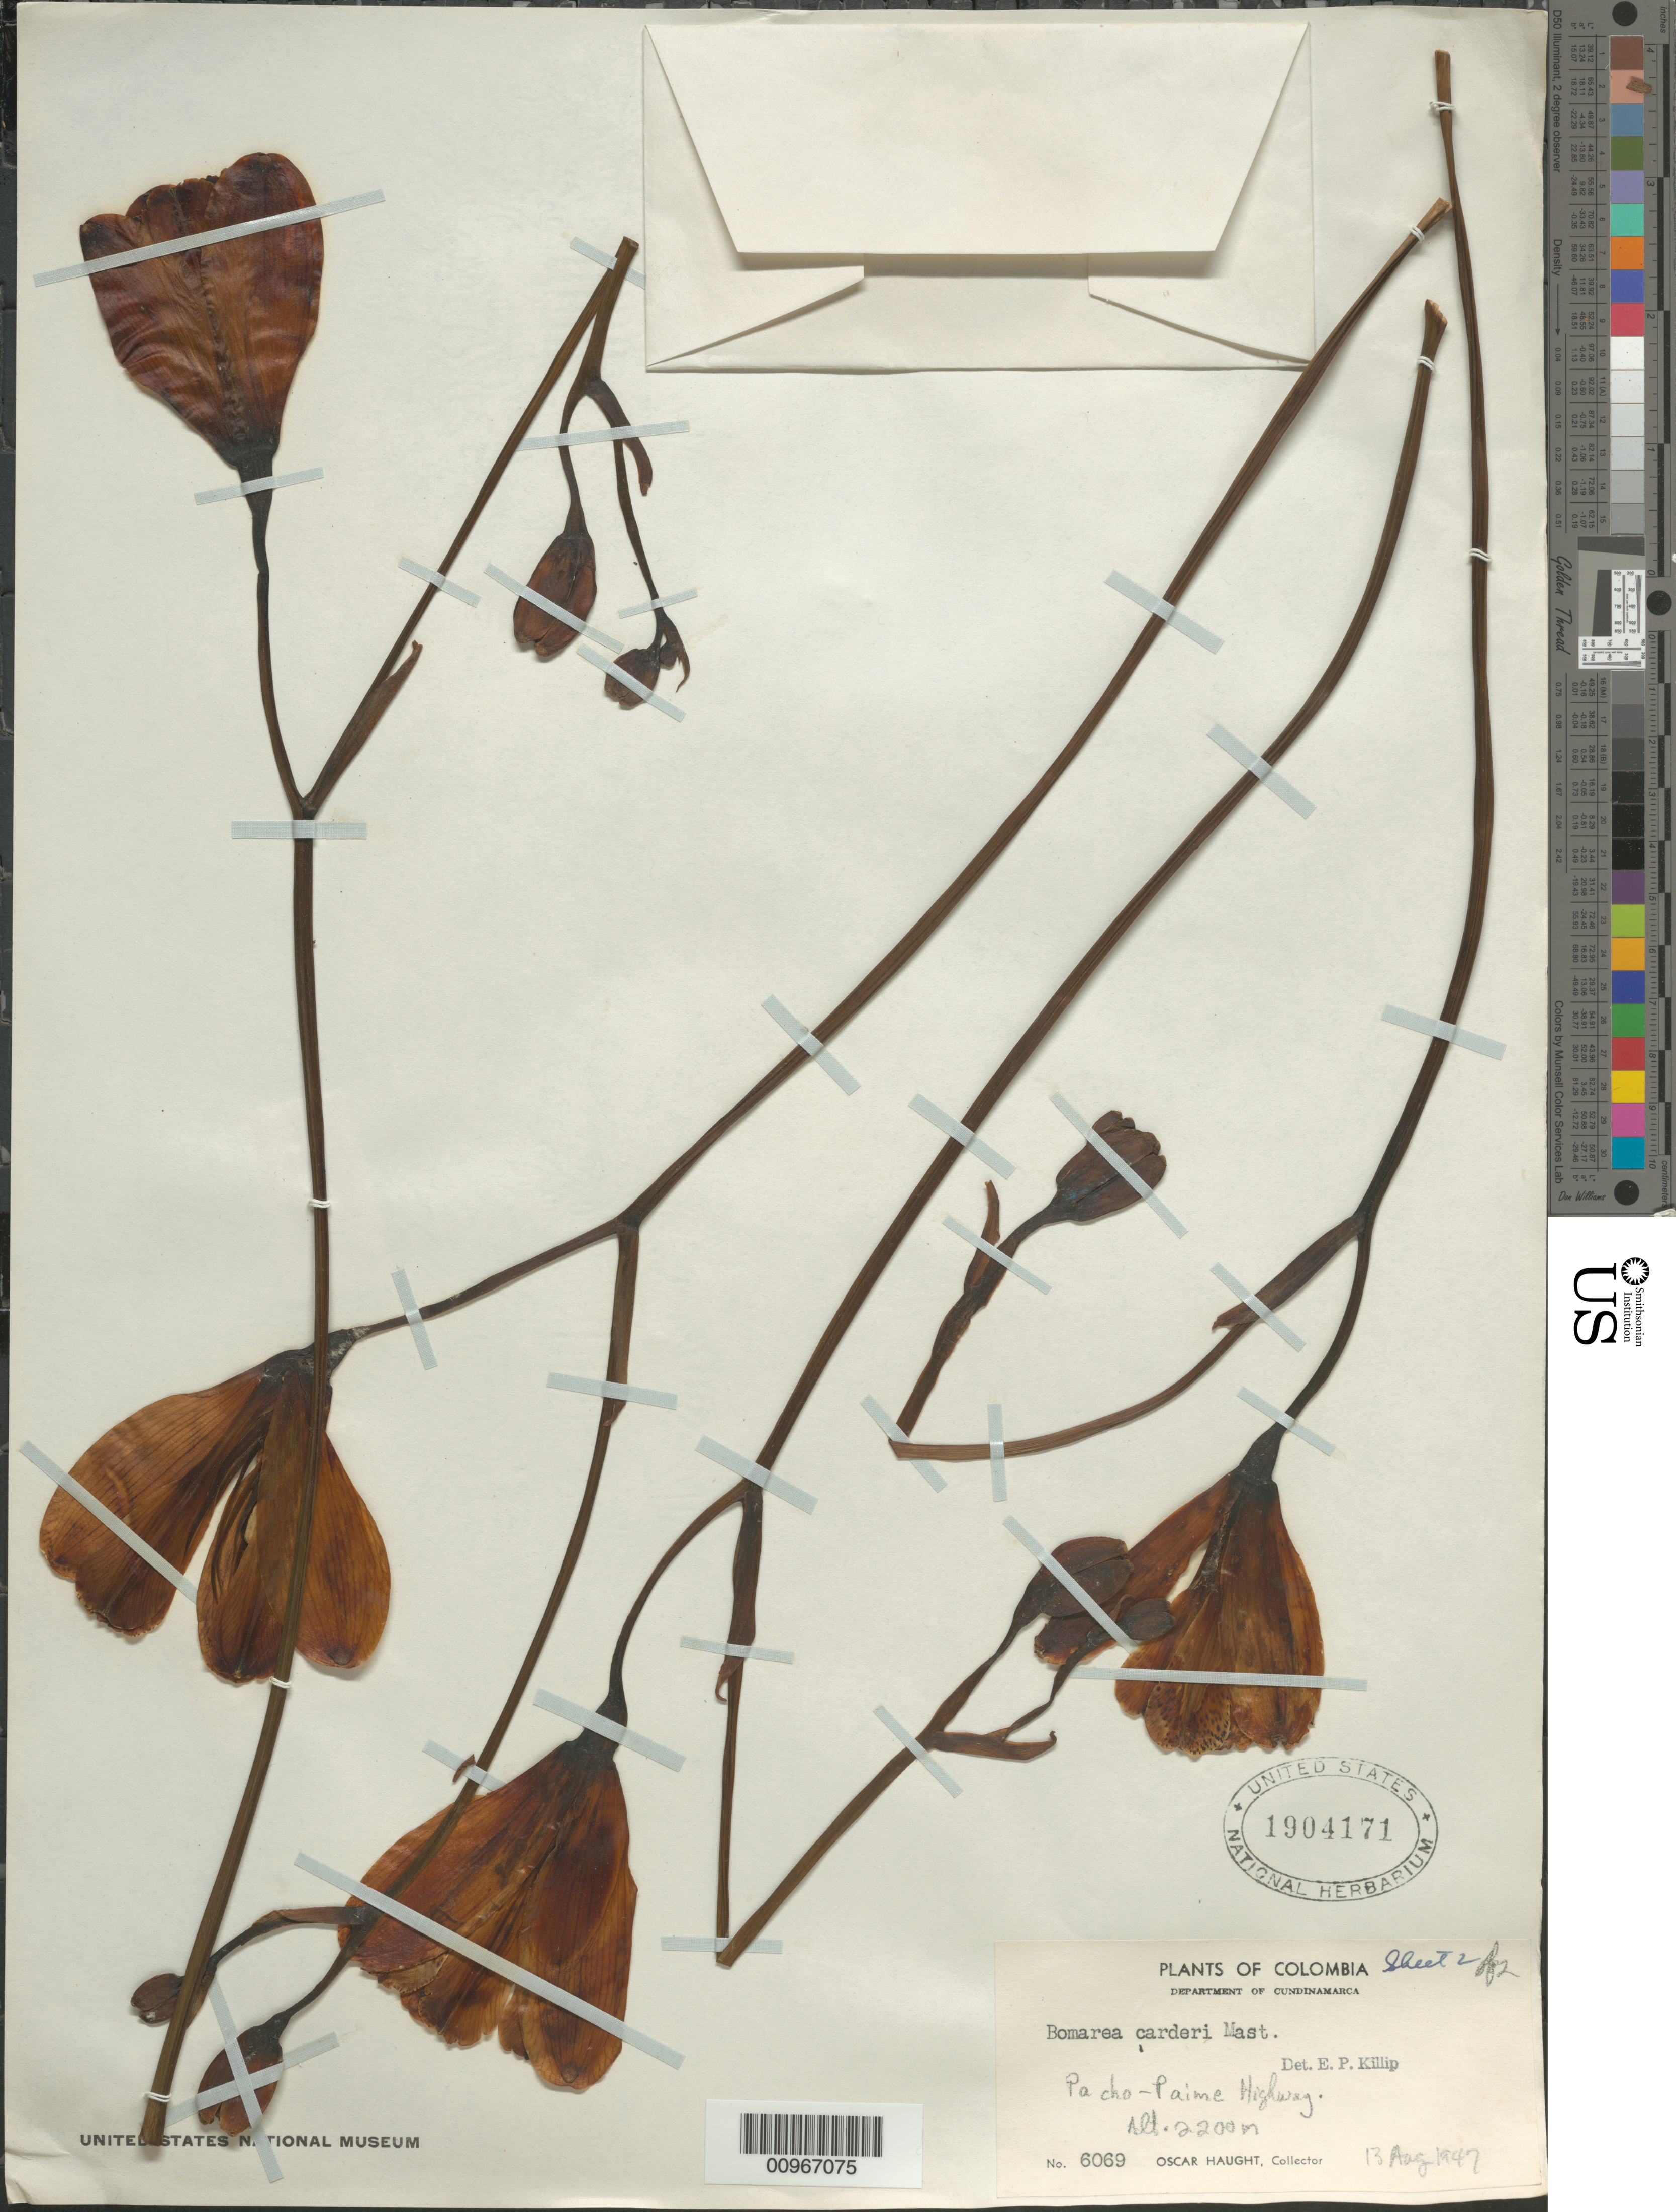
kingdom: Plantae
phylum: Tracheophyta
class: Liliopsida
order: Liliales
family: Alstroemeriaceae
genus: Bomarea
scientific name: Bomarea carderi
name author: Mast.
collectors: O. L. Haught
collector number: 6069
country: Colombia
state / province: Cundinamarca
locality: Pacho Paime Highway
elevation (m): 2200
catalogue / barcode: US 1904170